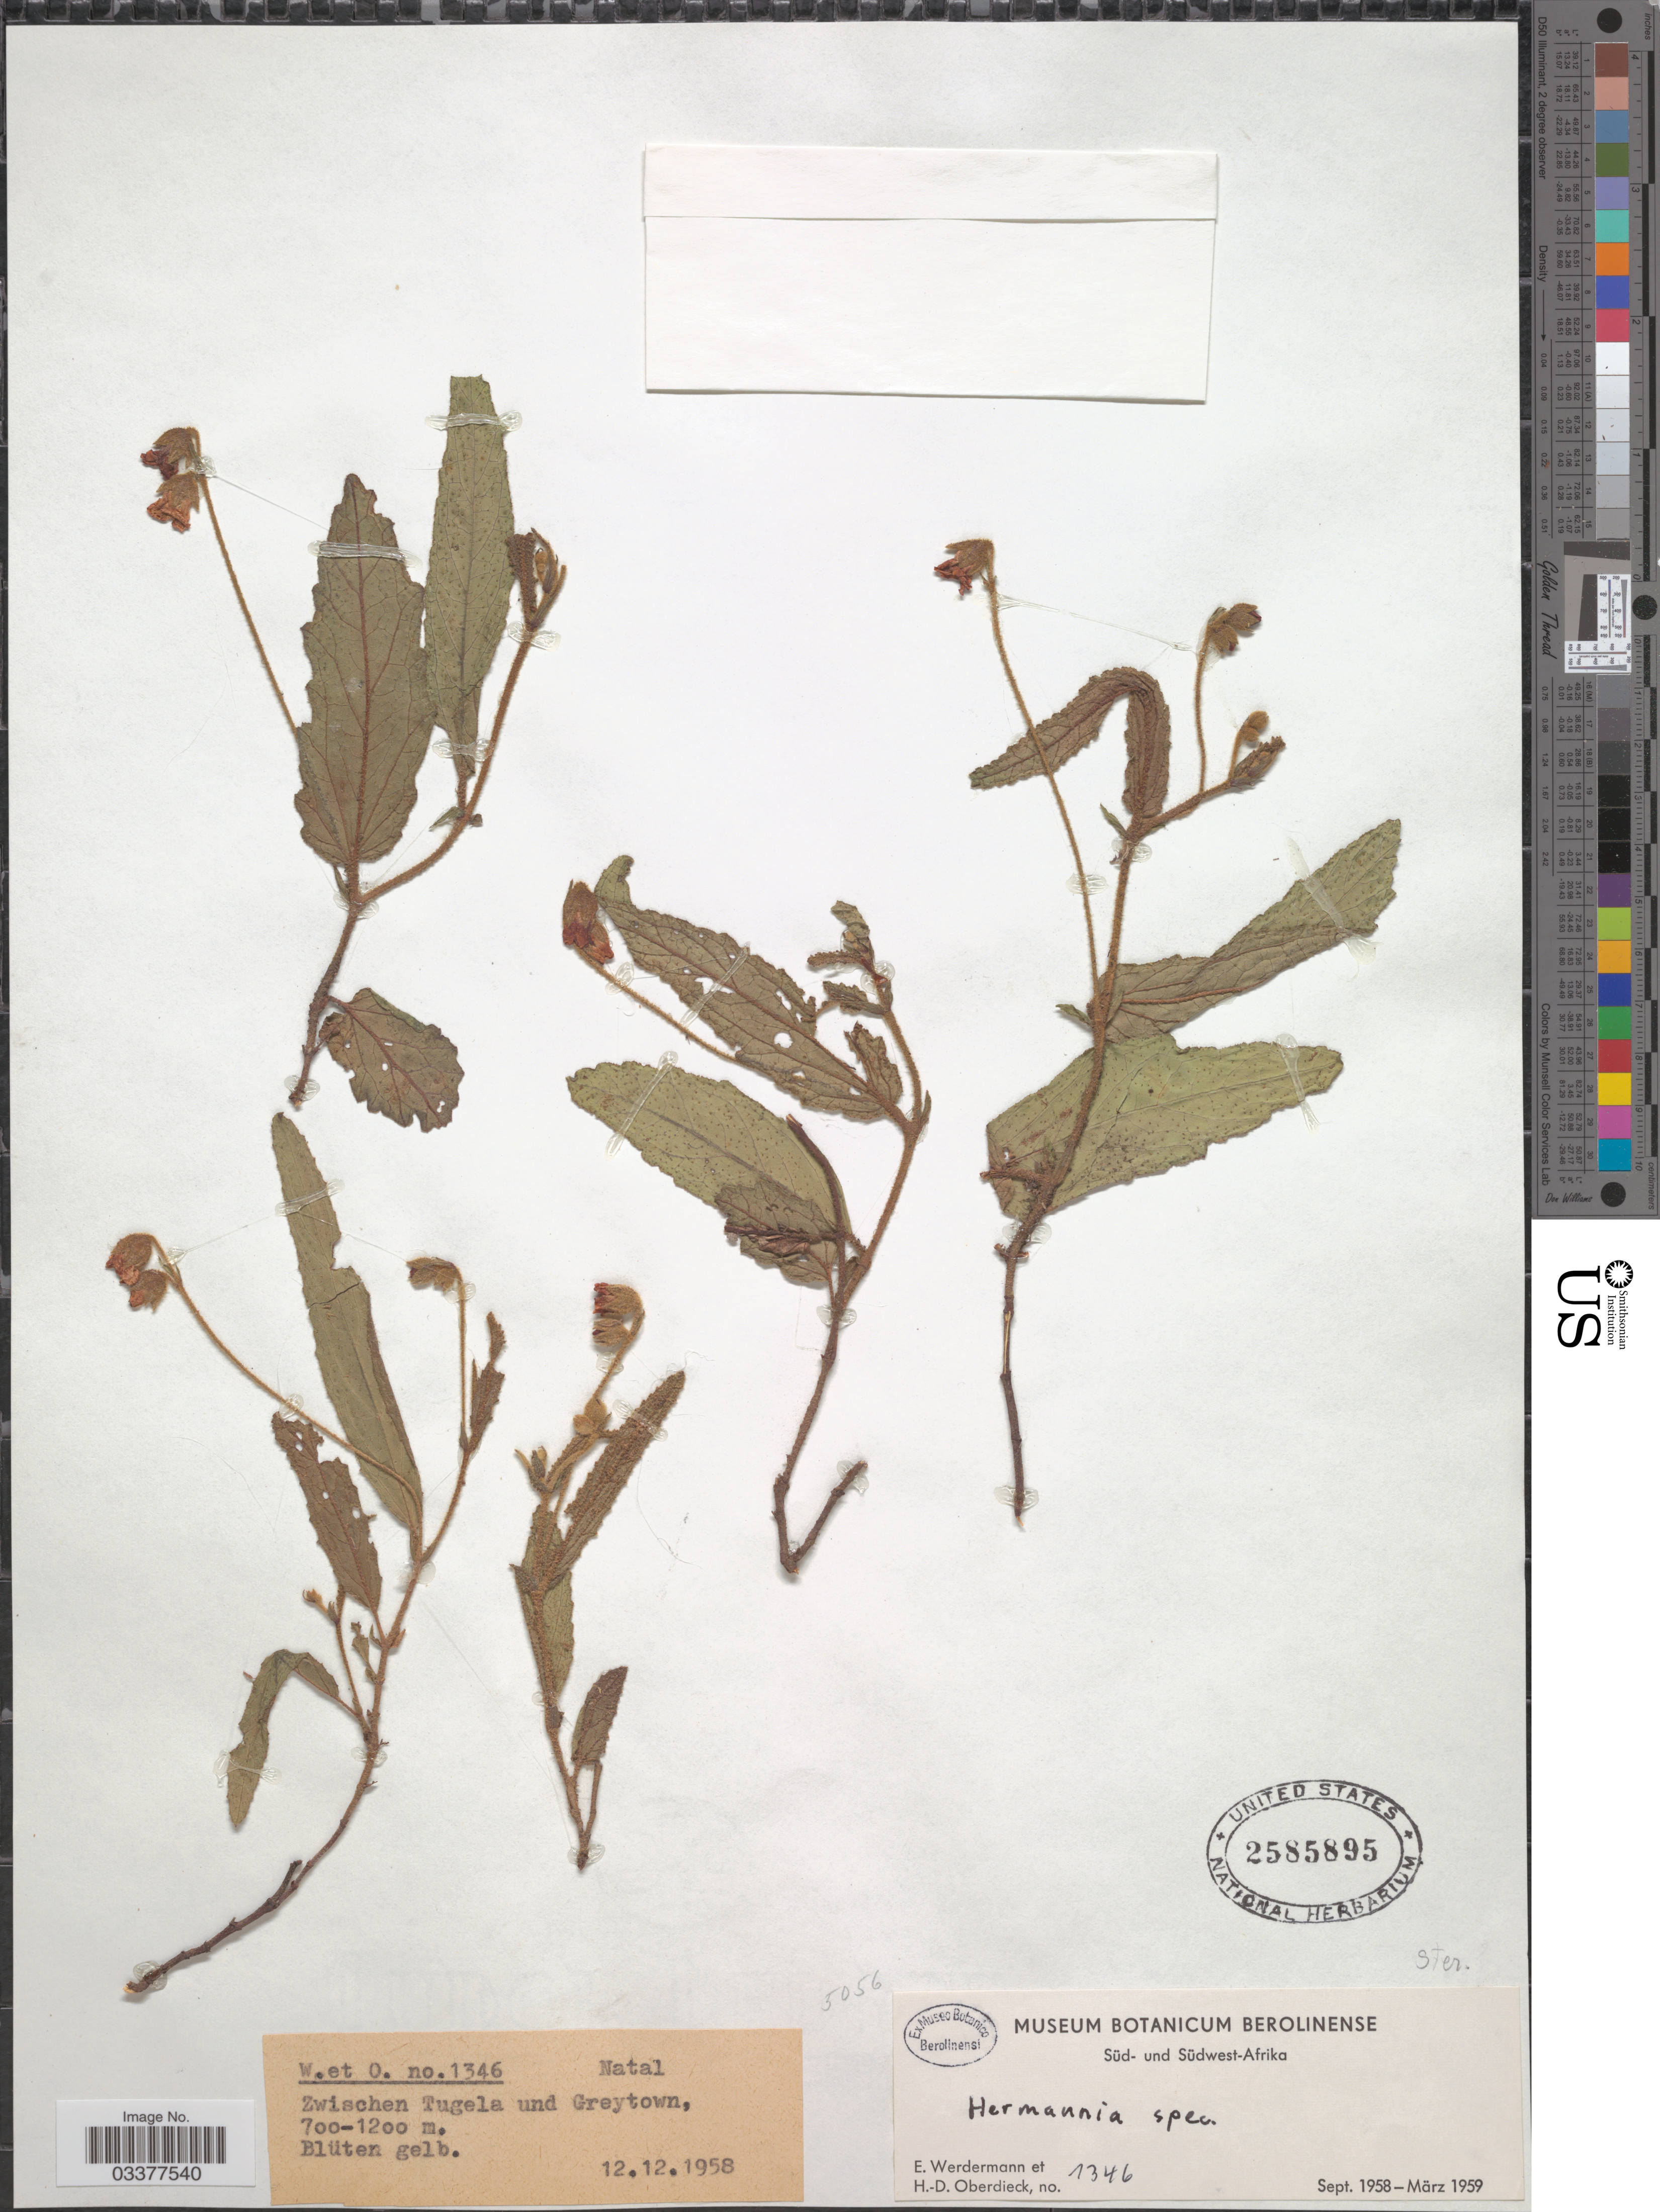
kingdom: Plantae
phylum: Tracheophyta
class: Magnoliopsida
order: Malvales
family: Malvaceae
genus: Hermannia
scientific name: Hermannia sp.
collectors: E. Werdermann & H. Oberdieck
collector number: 1346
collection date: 1958-12-12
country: South Africa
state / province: KwaZulu-Natal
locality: Süd-Afrika. Natal. Zwischen Tugela und Greytown.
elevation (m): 700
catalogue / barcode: US 2585895